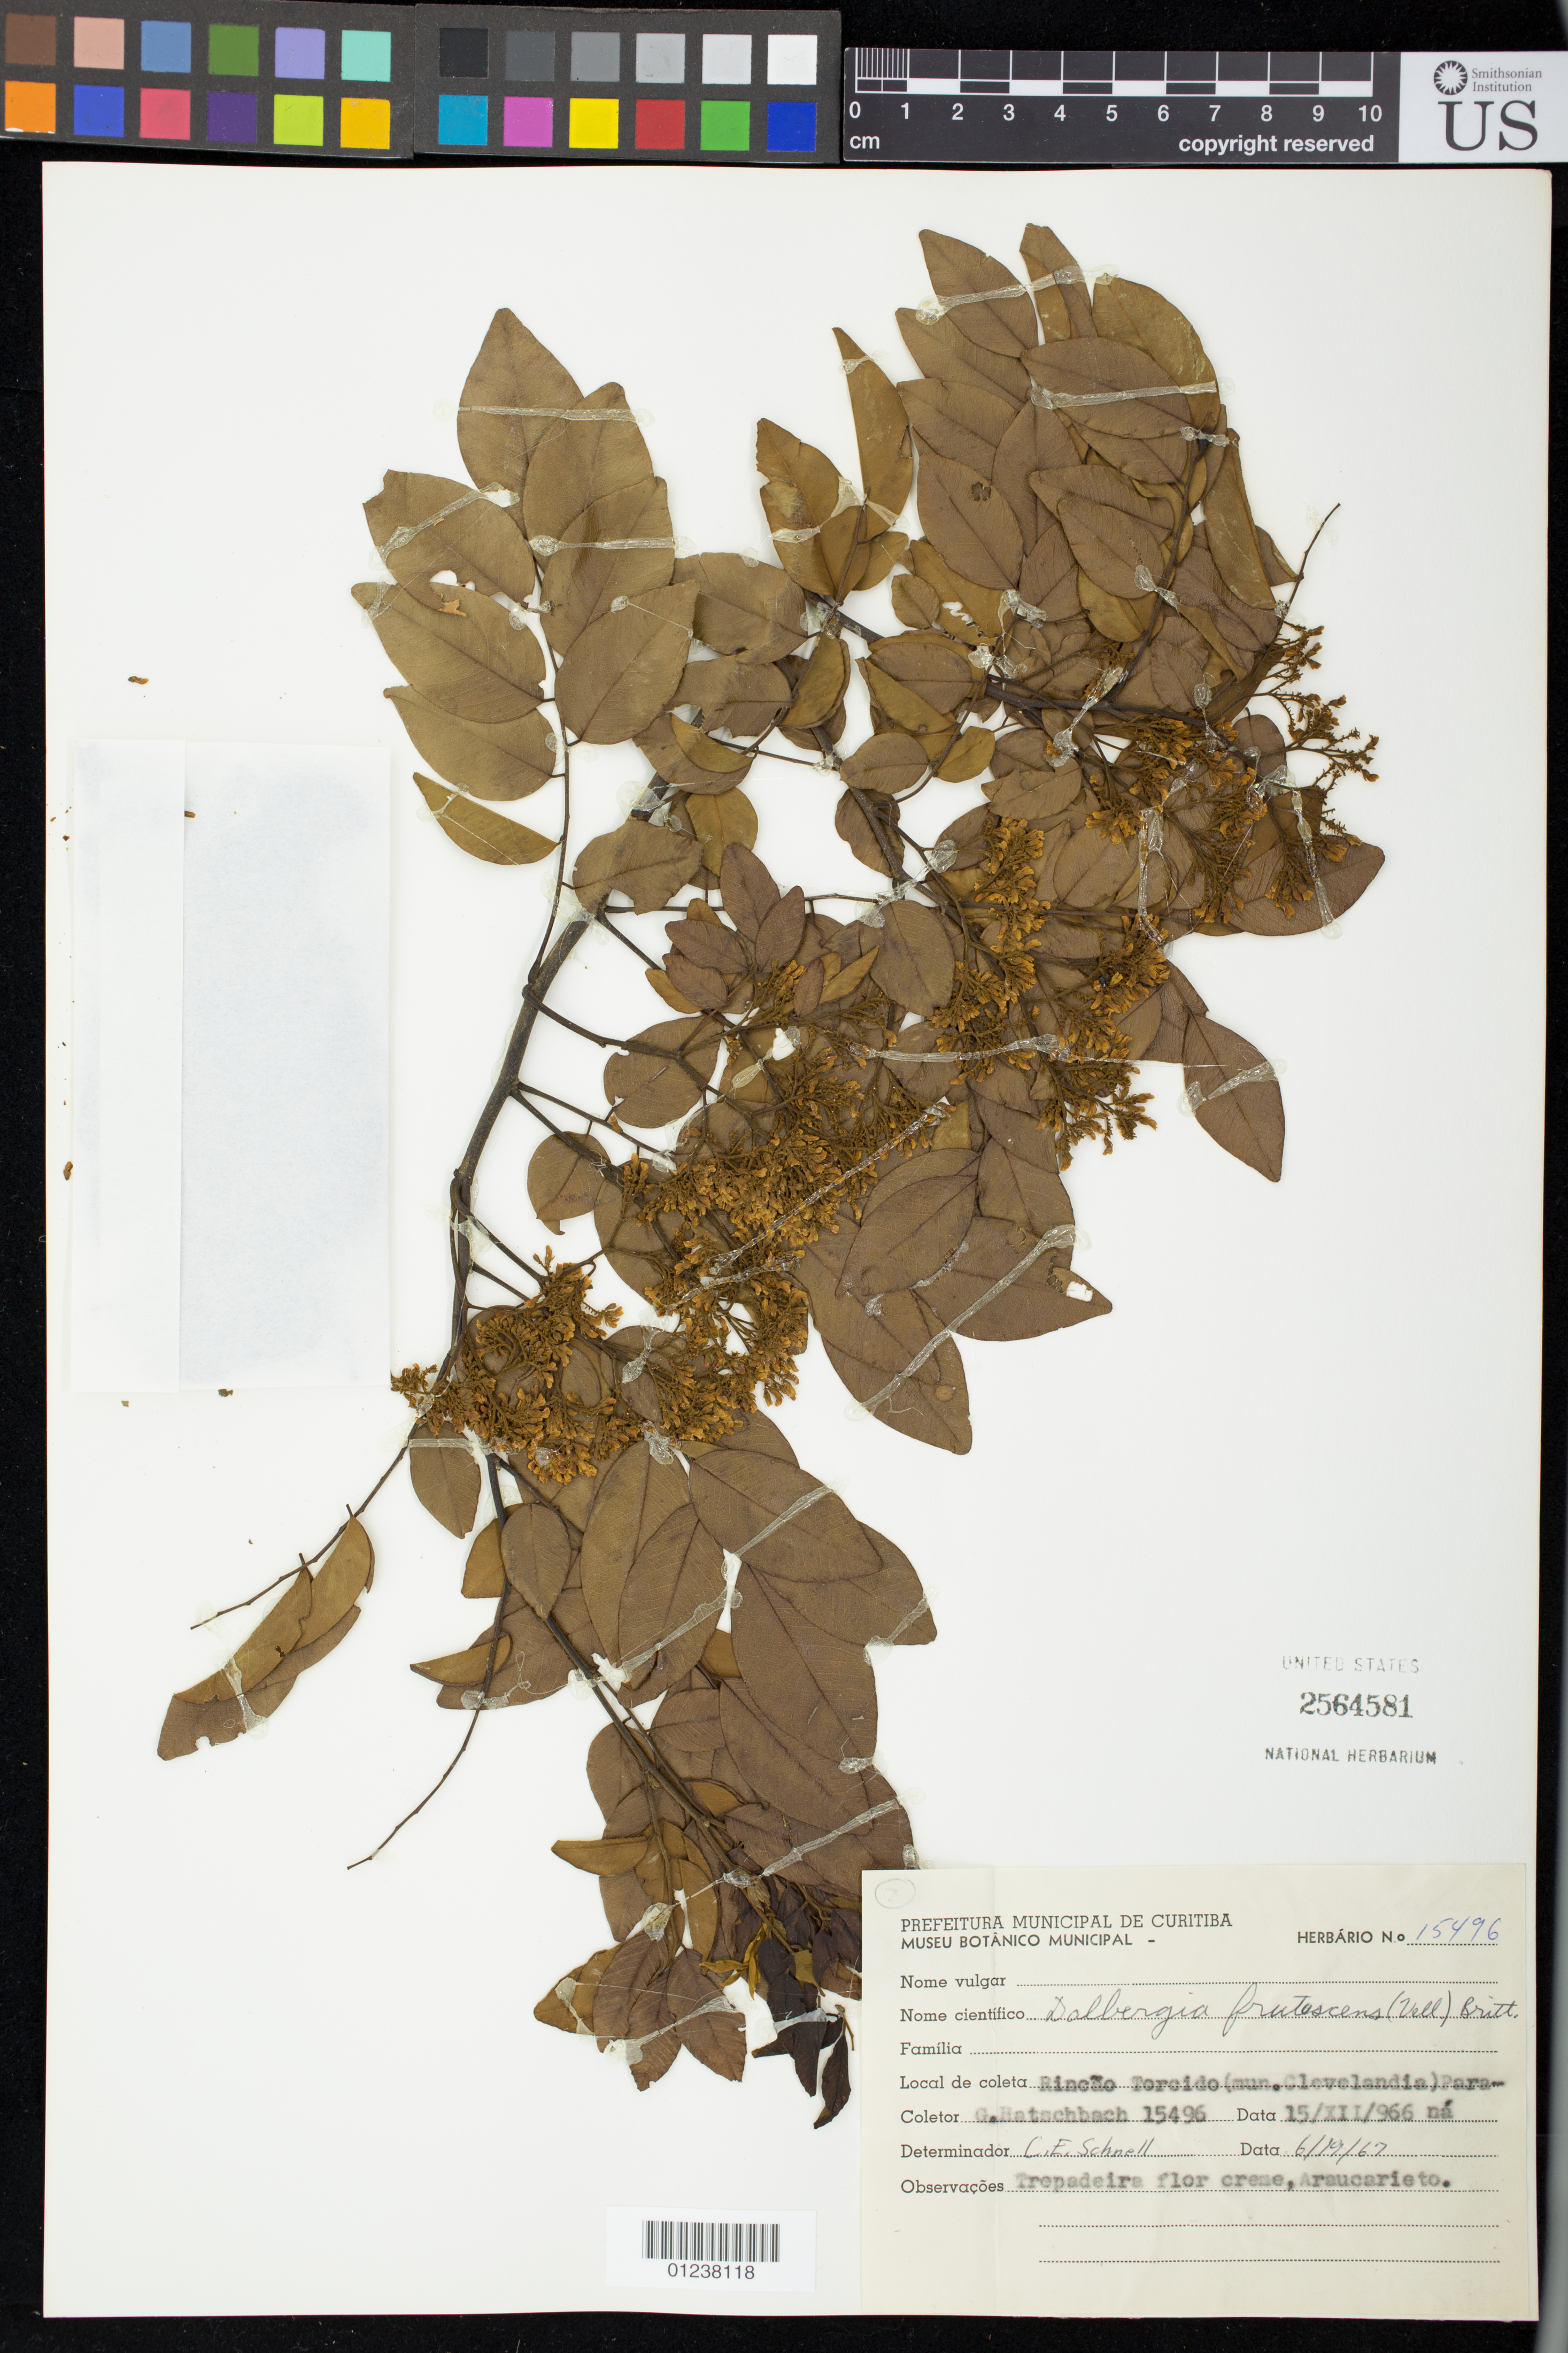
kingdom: Plantae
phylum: Tracheophyta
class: Magnoliopsida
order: Fabales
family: Fabaceae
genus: Dalbergia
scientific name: Dalbergia frutescens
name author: (Vell.) Britton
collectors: G. Hatschbach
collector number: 15496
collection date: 1966-12-15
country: Brazil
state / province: Paraná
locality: Rincão Toreido (mun. Clevelandia)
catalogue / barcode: US 2564581